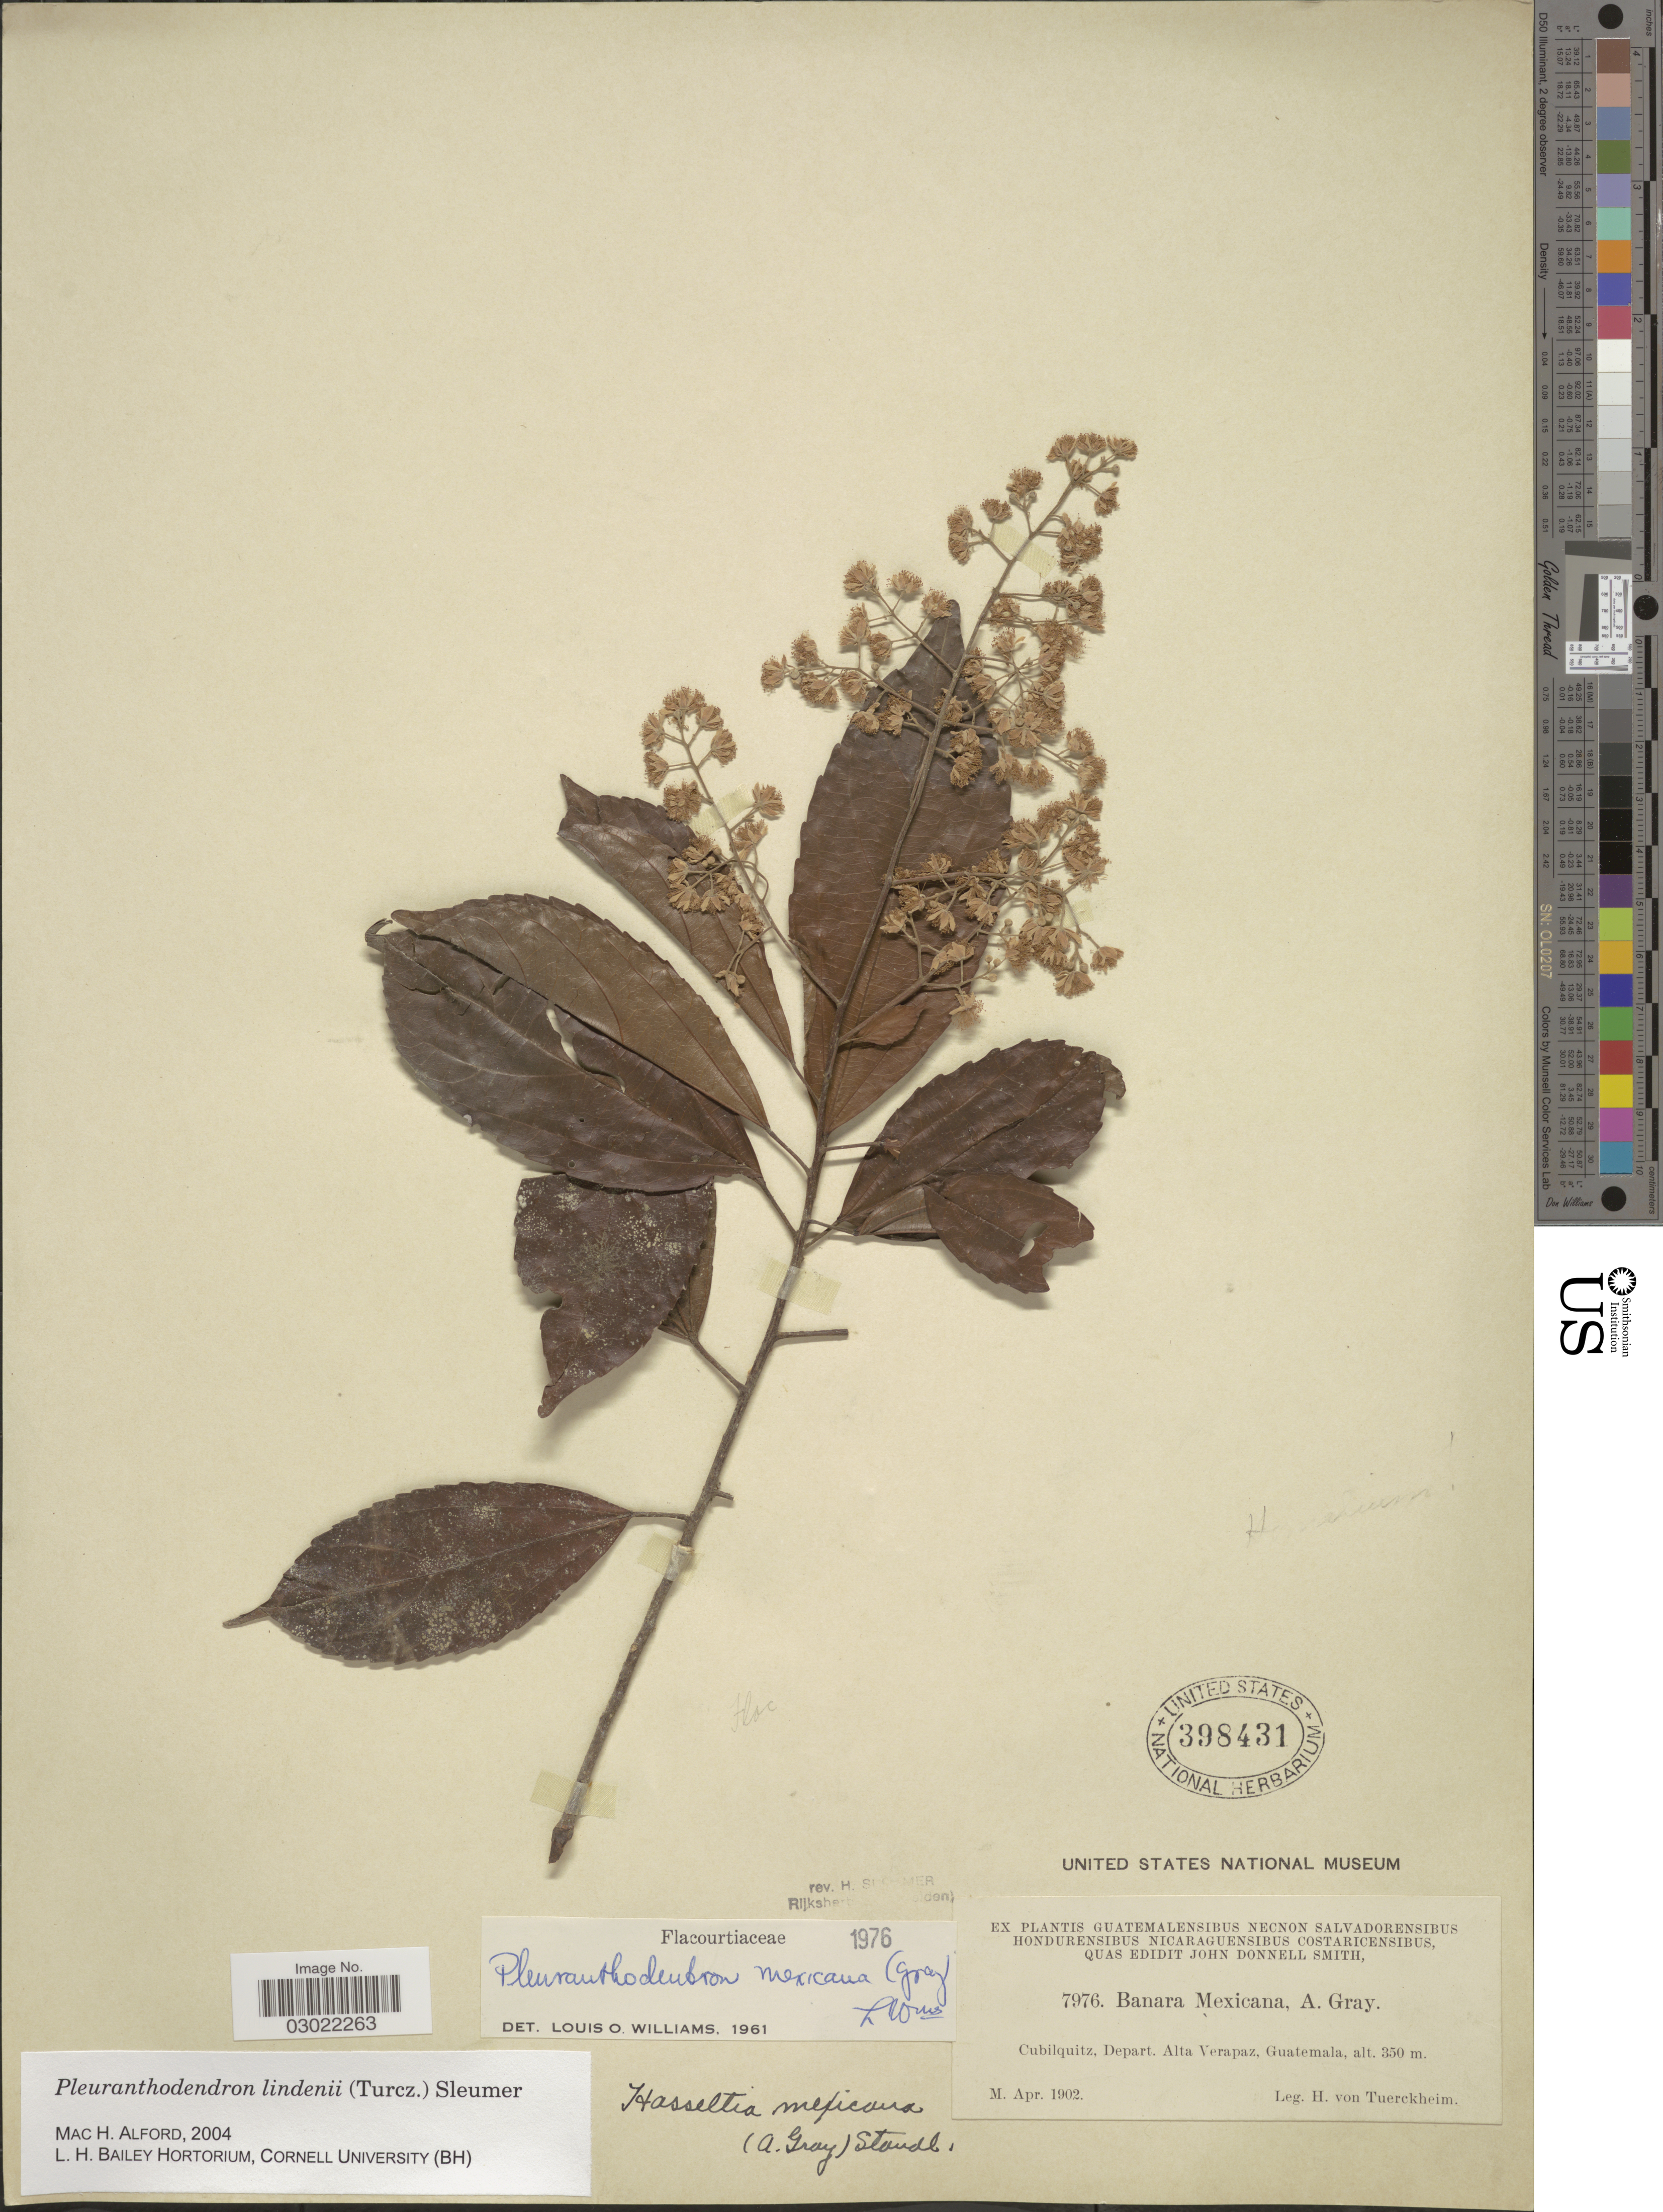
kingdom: Plantae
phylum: Tracheophyta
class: Magnoliopsida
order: Malpighiales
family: Salicaceae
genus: Pleuranthodendron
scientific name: Pleuranthodendron lindenii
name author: (Turcz.) Sleumer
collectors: H. von Türckheim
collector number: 7976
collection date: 1902-04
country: Guatemala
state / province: Alta Verapaz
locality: Cubilquitz, Depart. Alta Verapaz.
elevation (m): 350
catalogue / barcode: US 398431